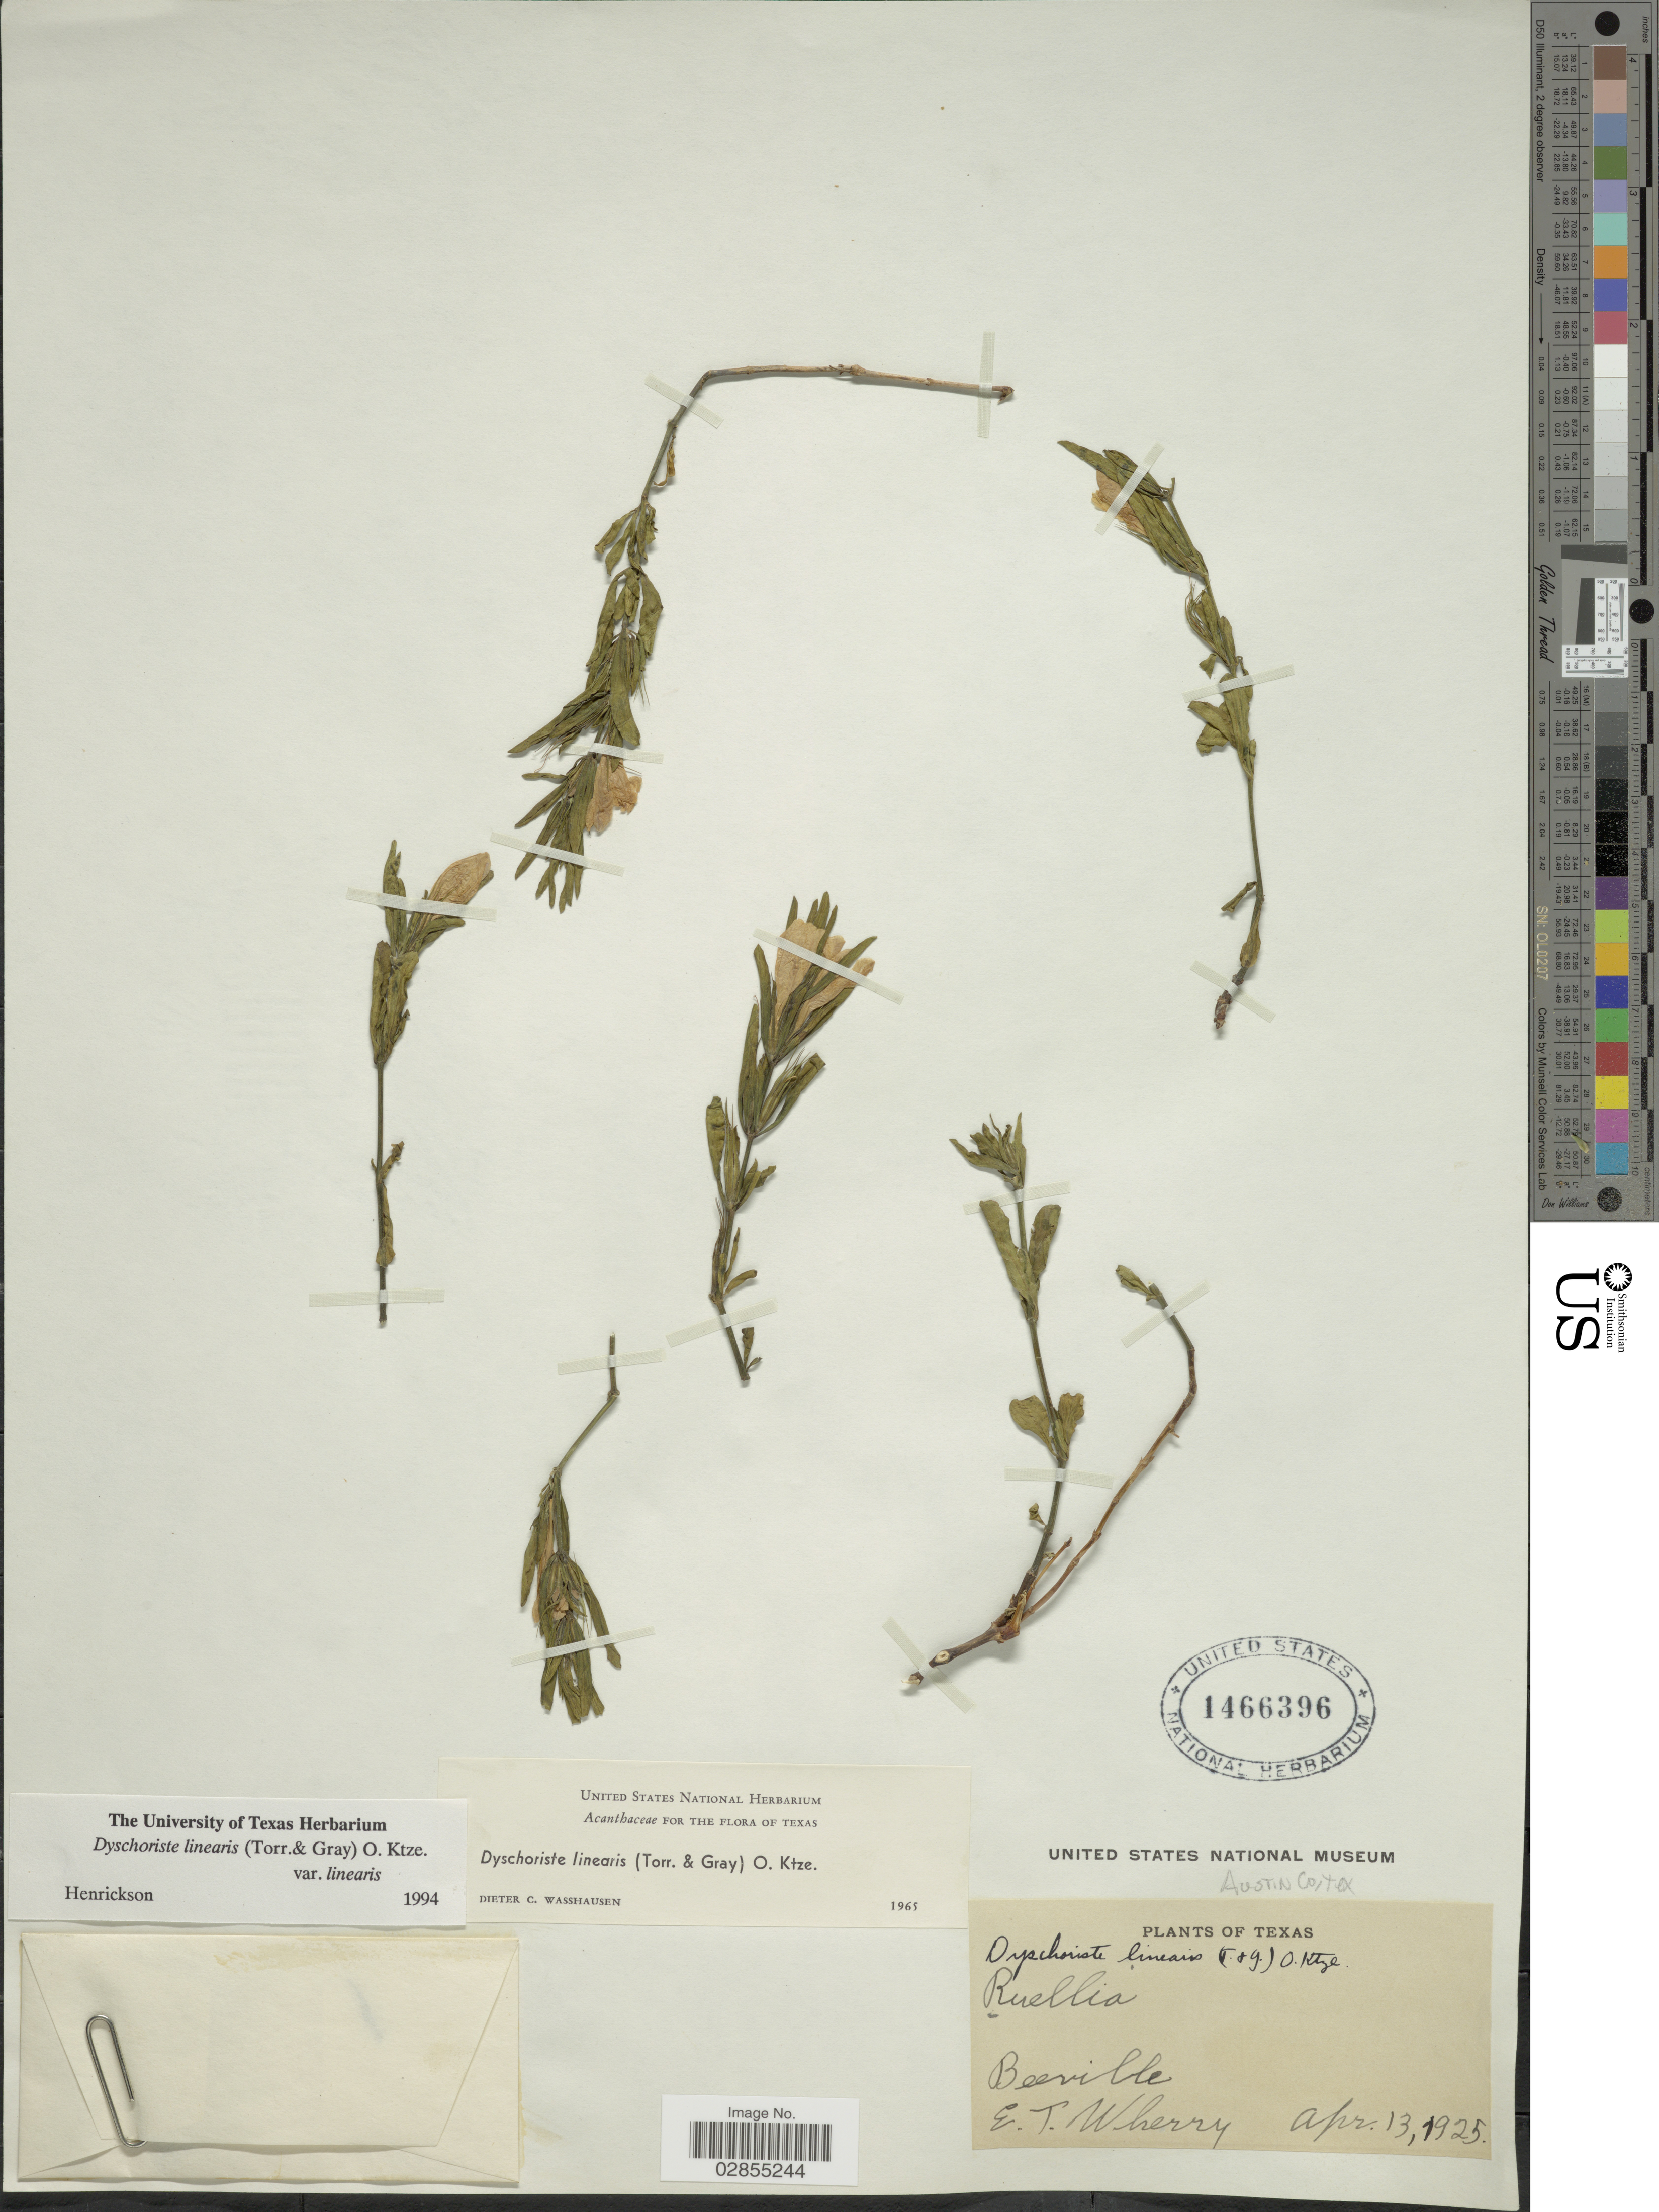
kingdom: Plantae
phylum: Tracheophyta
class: Magnoliopsida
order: Lamiales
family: Acanthaceae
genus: Dyschoriste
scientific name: Dyschoriste linearis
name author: (Torr. & A. Gray) Kuntze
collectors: E. T. Wherry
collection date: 1925-04-13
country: United States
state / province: Texas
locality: Beeville.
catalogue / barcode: US 1466396